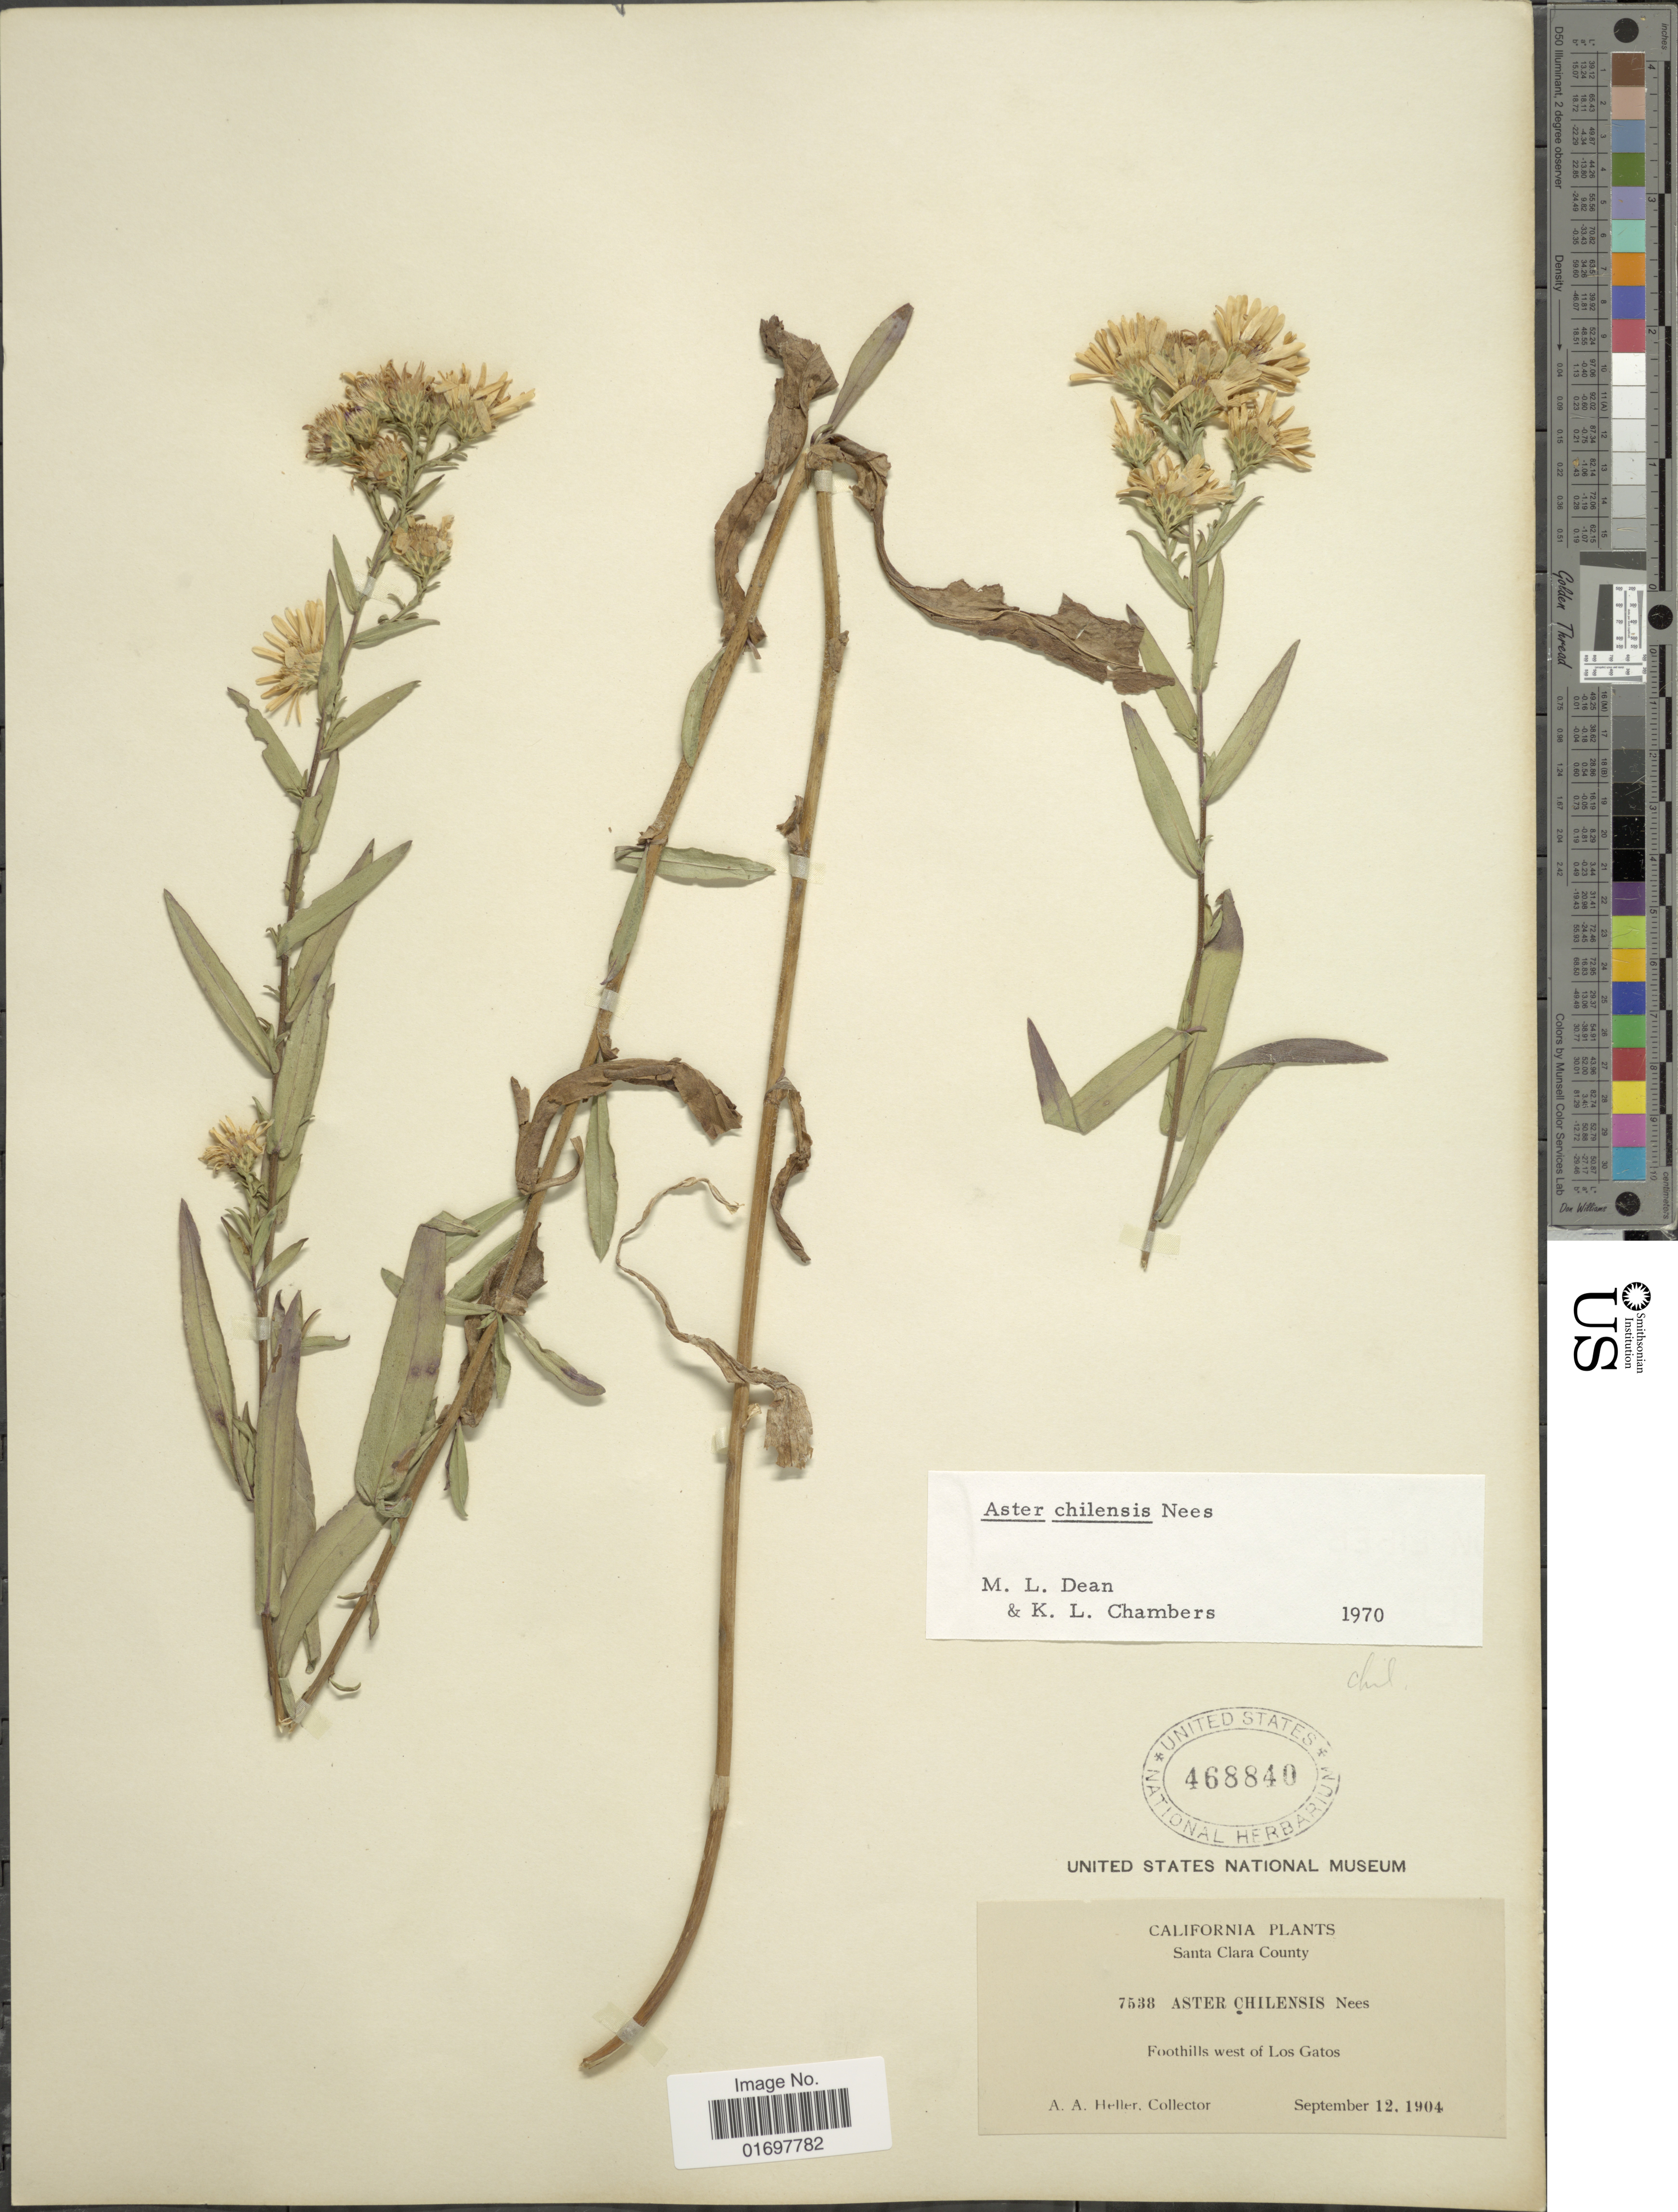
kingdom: Plantae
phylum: Tracheophyta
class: Magnoliopsida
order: Asterales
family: Asteraceae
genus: Symphyotrichum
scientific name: Symphyotrichum chilense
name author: (Nees) G.L. Nesom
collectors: A. A. Heller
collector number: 7538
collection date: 1904-09-12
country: United States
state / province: California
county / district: Santa Clara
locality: Santa Clara County. Foothills west of Los Gatos.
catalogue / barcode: US 468840